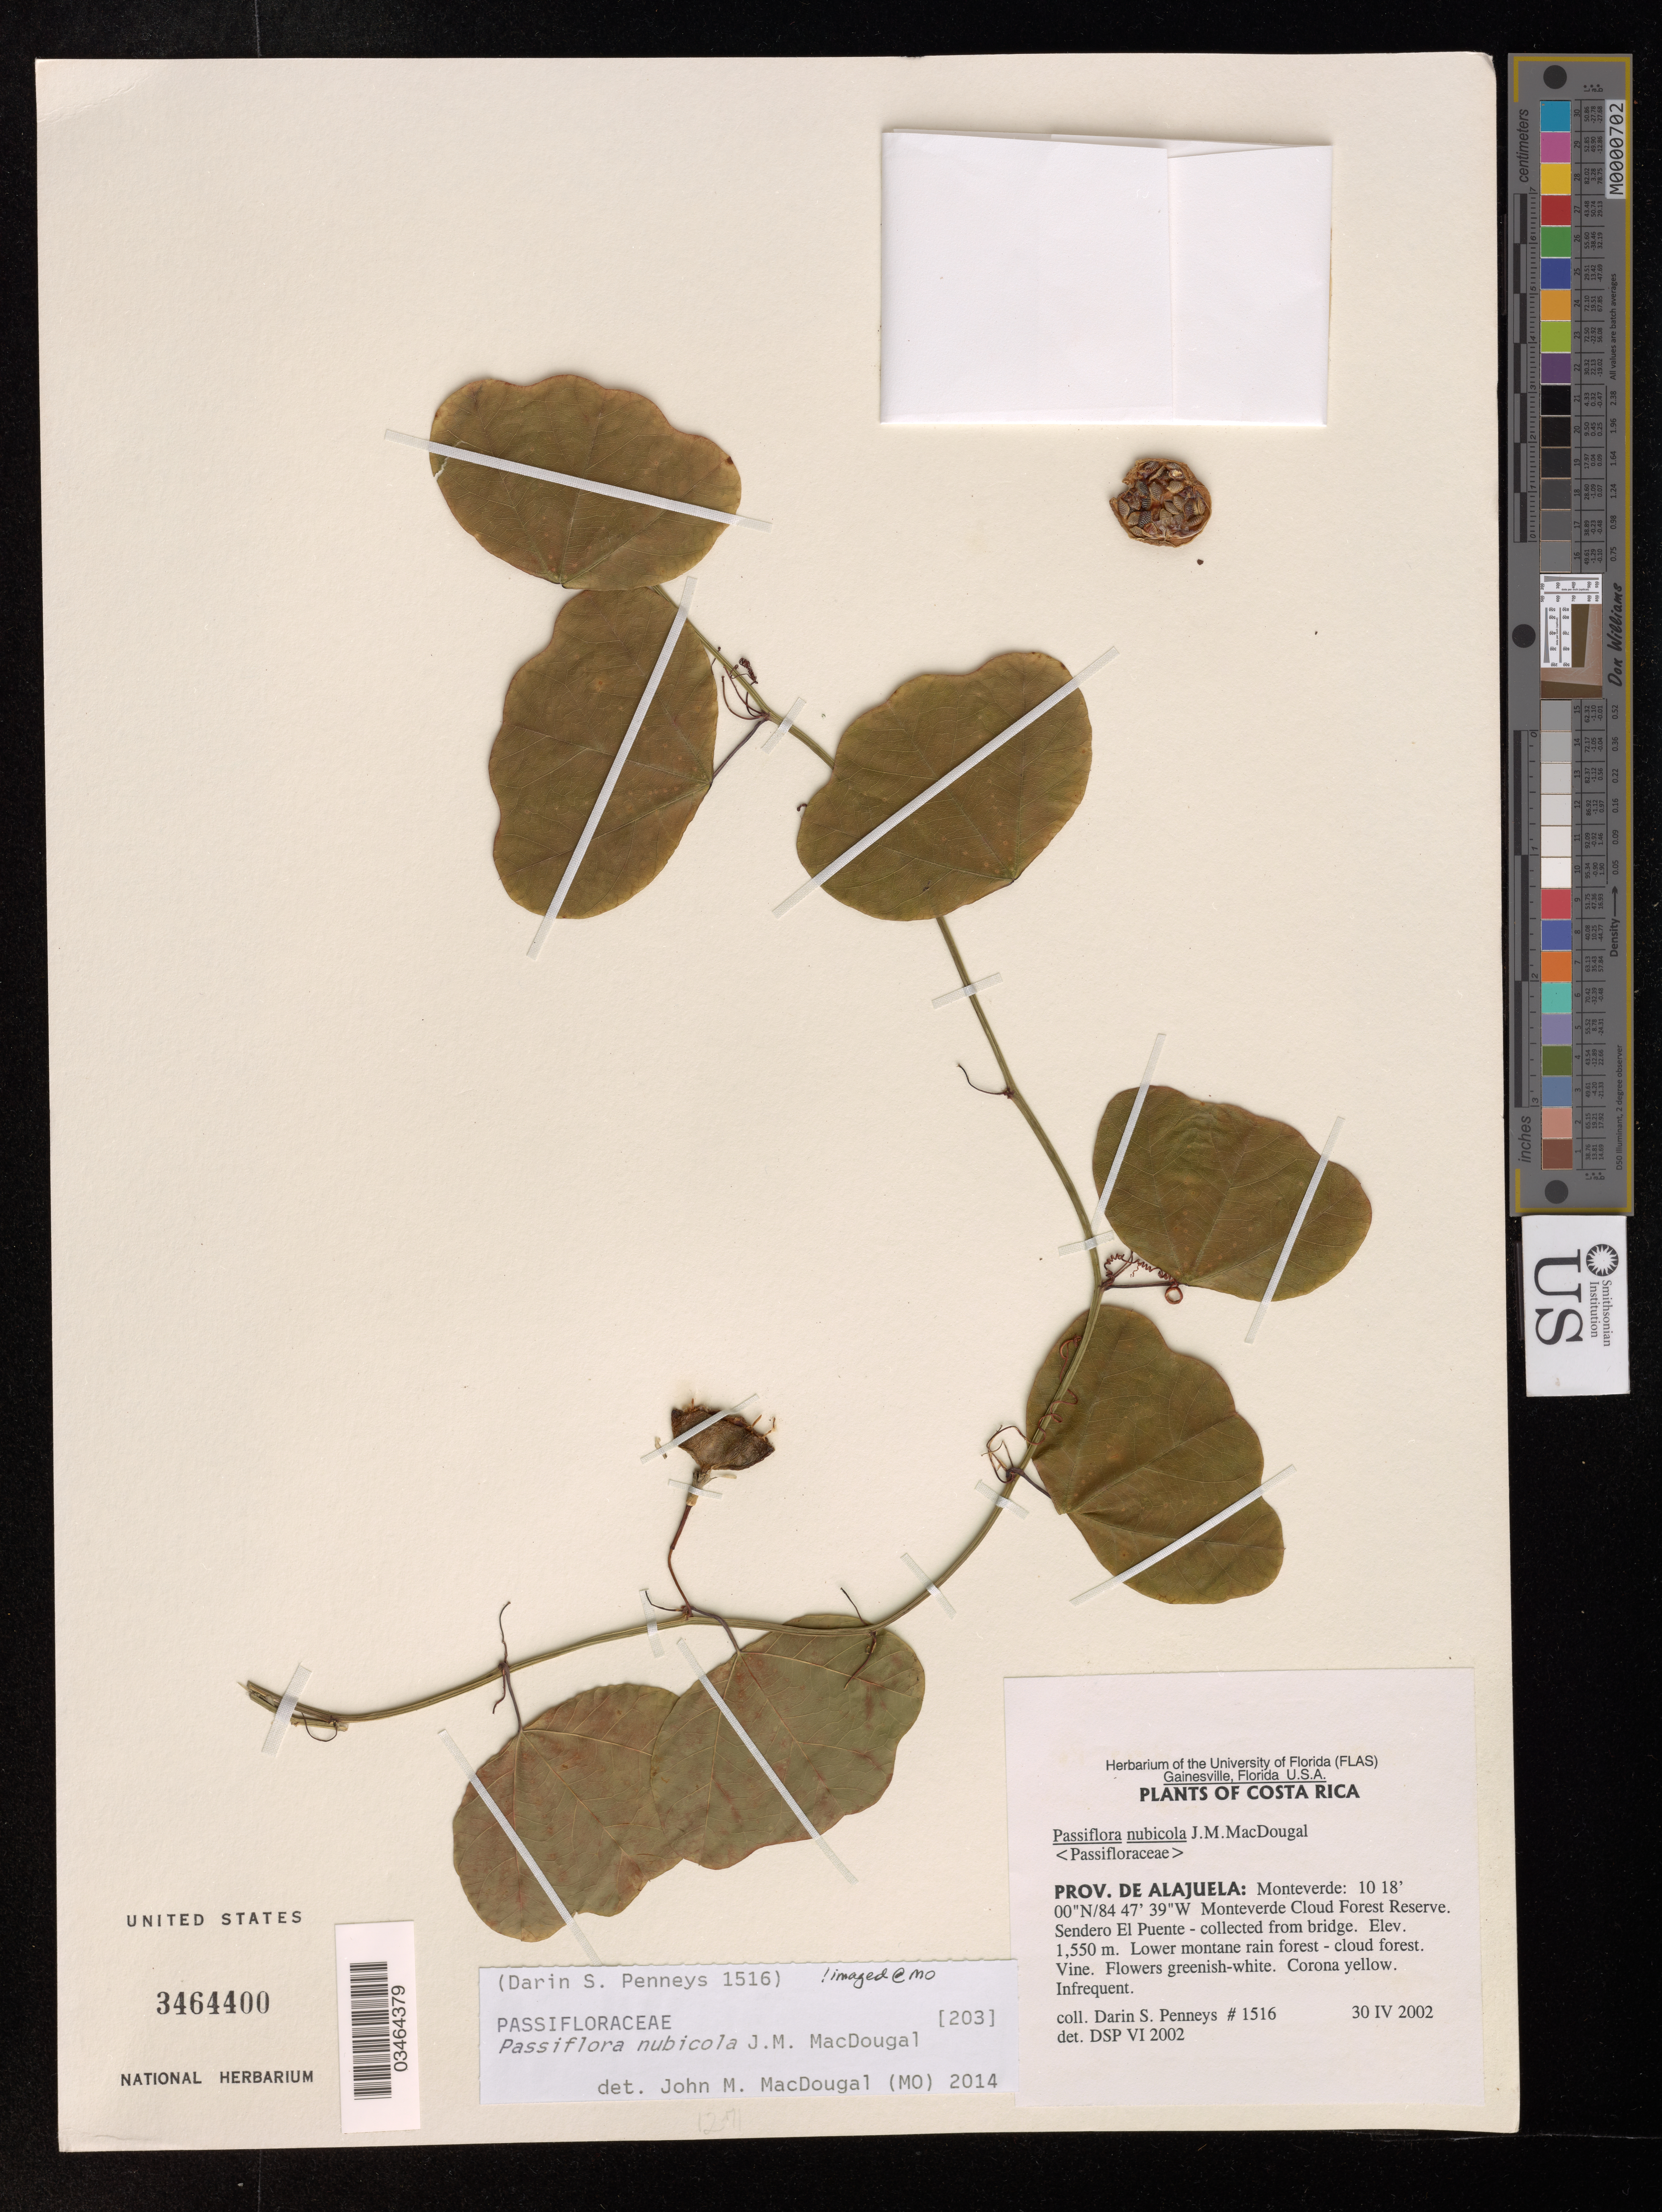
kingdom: Plantae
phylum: Tracheophyta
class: Magnoliopsida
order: Malpighiales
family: Passifloraceae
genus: Passiflora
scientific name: Passiflora nubicola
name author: J.M. MacDougal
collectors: D. S. Penneys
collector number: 1516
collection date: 2002-04-30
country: Costa Rica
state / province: Alajuela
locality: Monteverde, Monteverde Cloud Forest Reserve. Sendero El Puente - collected from bridge.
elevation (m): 1550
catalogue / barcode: US 3464400